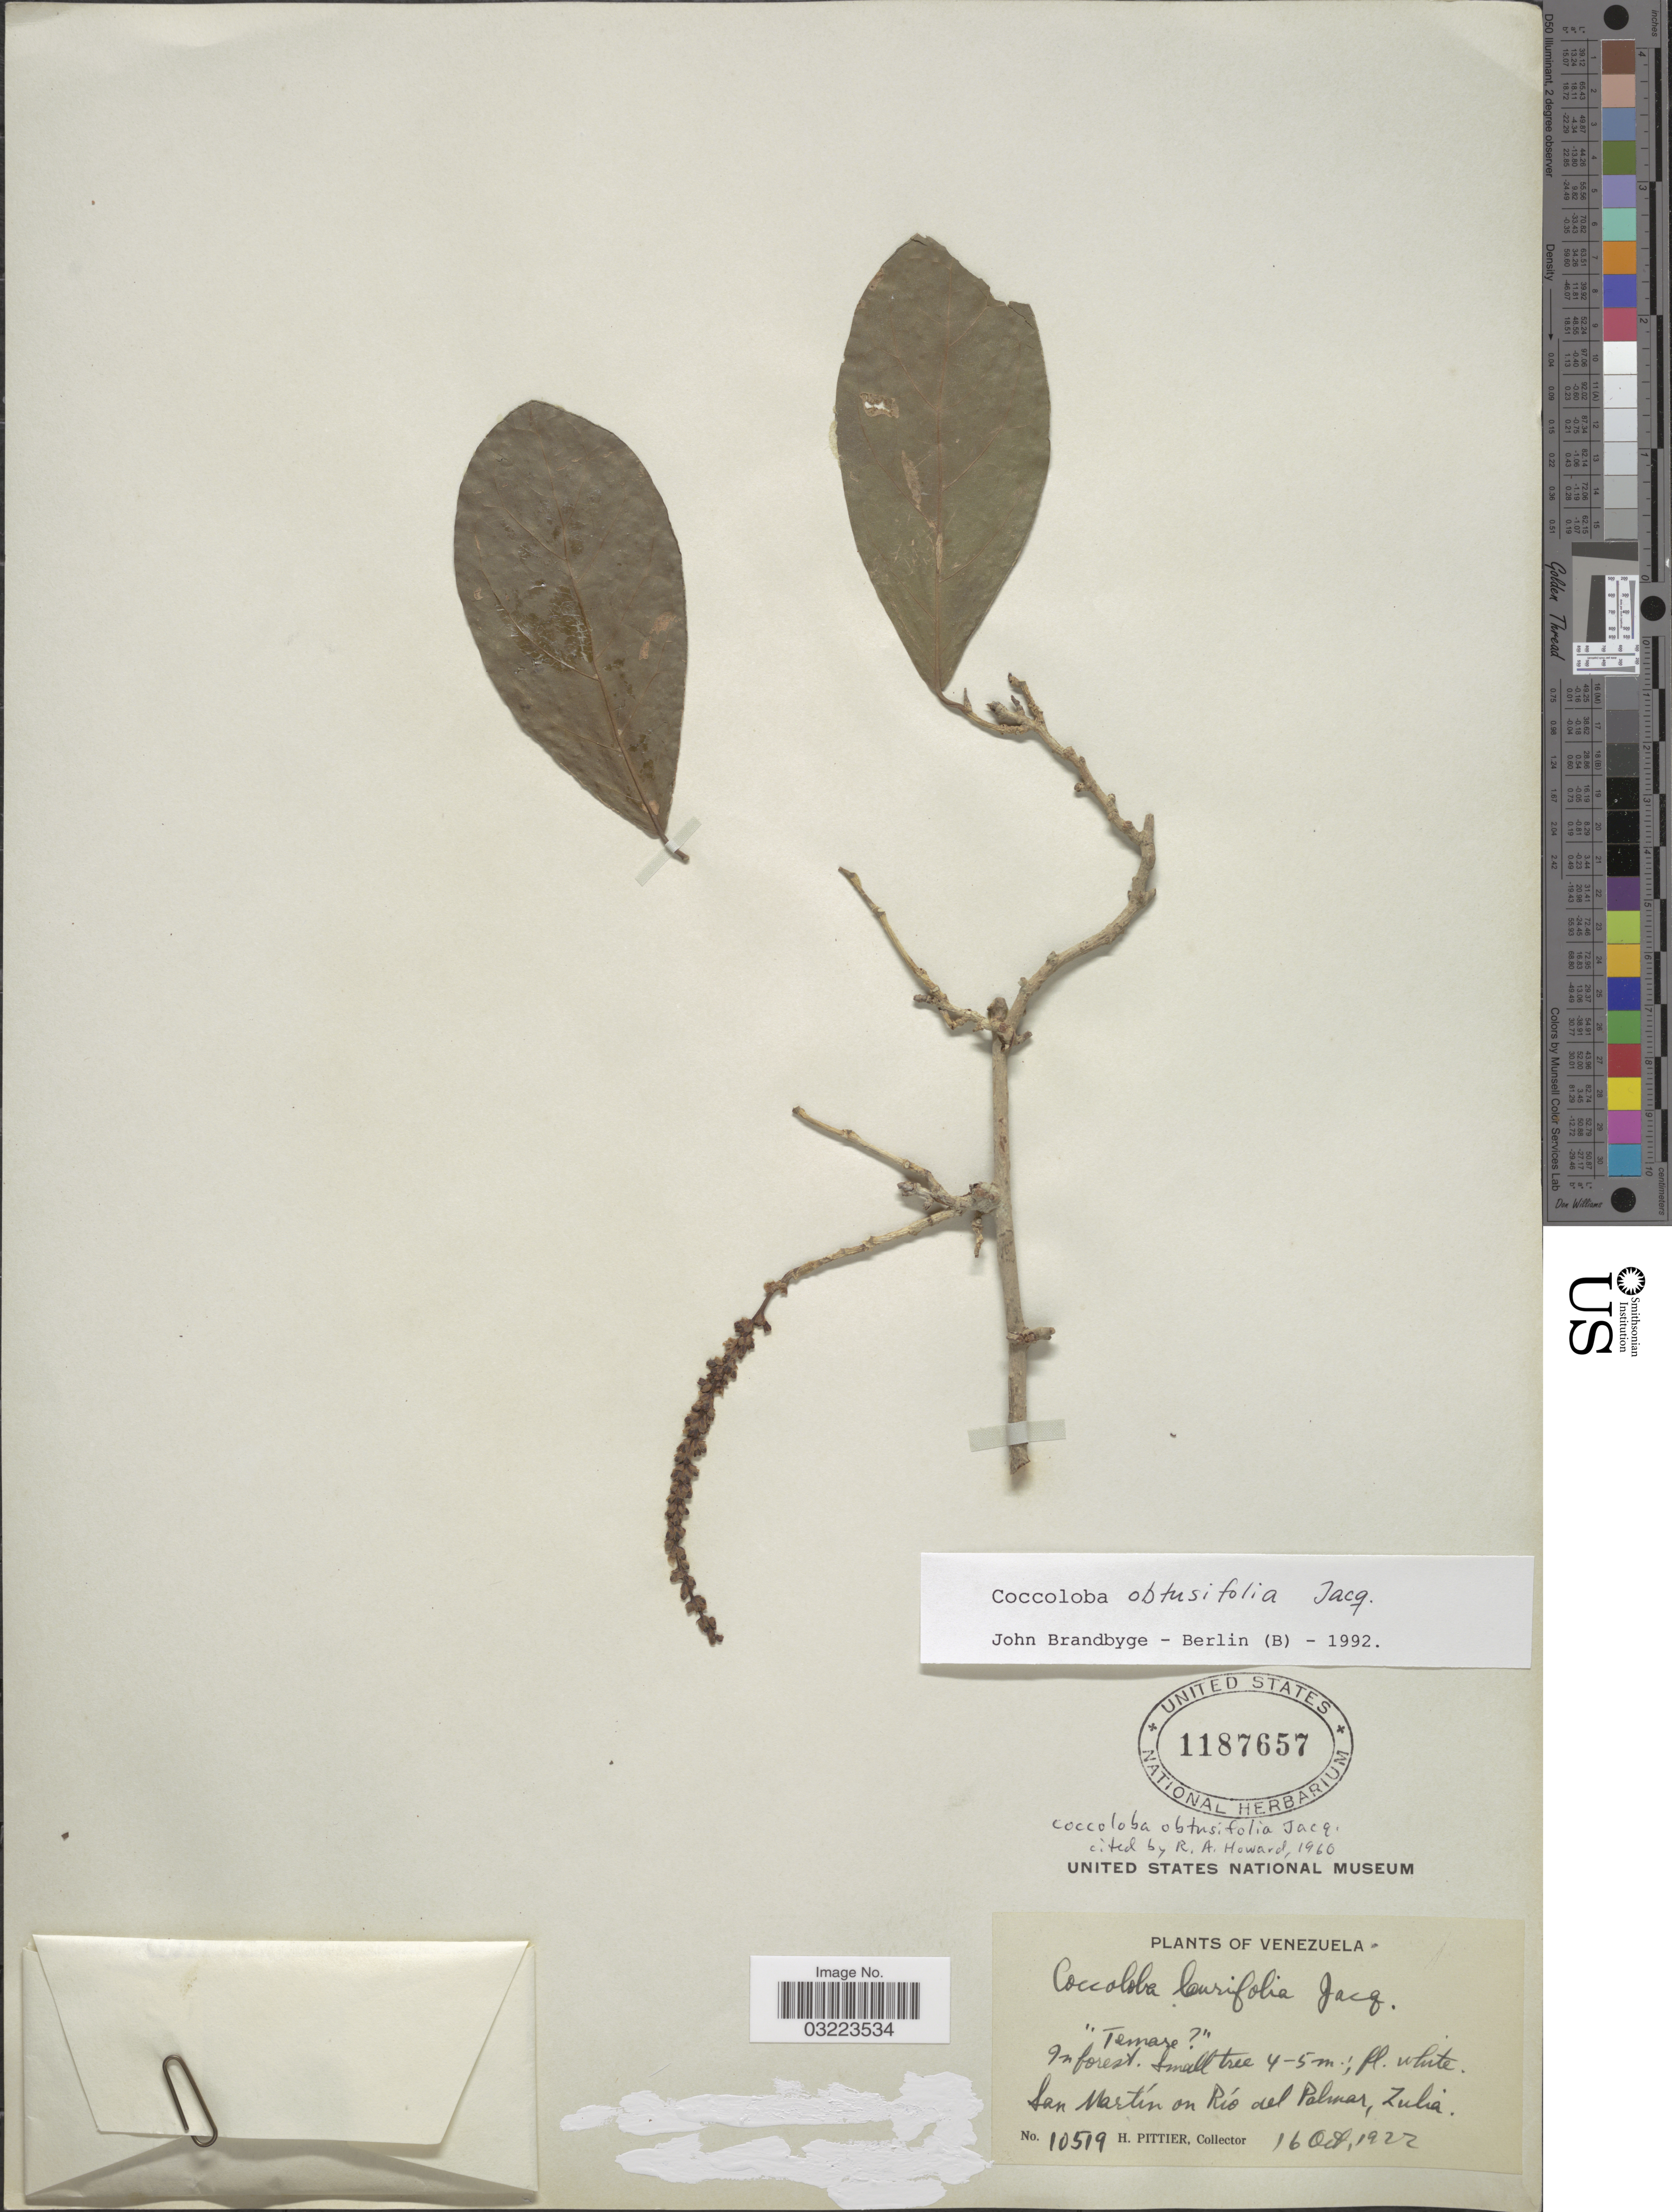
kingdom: Plantae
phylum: Tracheophyta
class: Magnoliopsida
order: Caryophyllales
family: Polygonaceae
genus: Coccoloba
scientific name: Coccoloba obtusifolia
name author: Jacq.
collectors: H. F. Pittier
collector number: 10519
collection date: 1922-10-16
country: Venezuela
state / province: Zulia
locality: San Martín on Río del Palmar.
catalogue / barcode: US 1187657